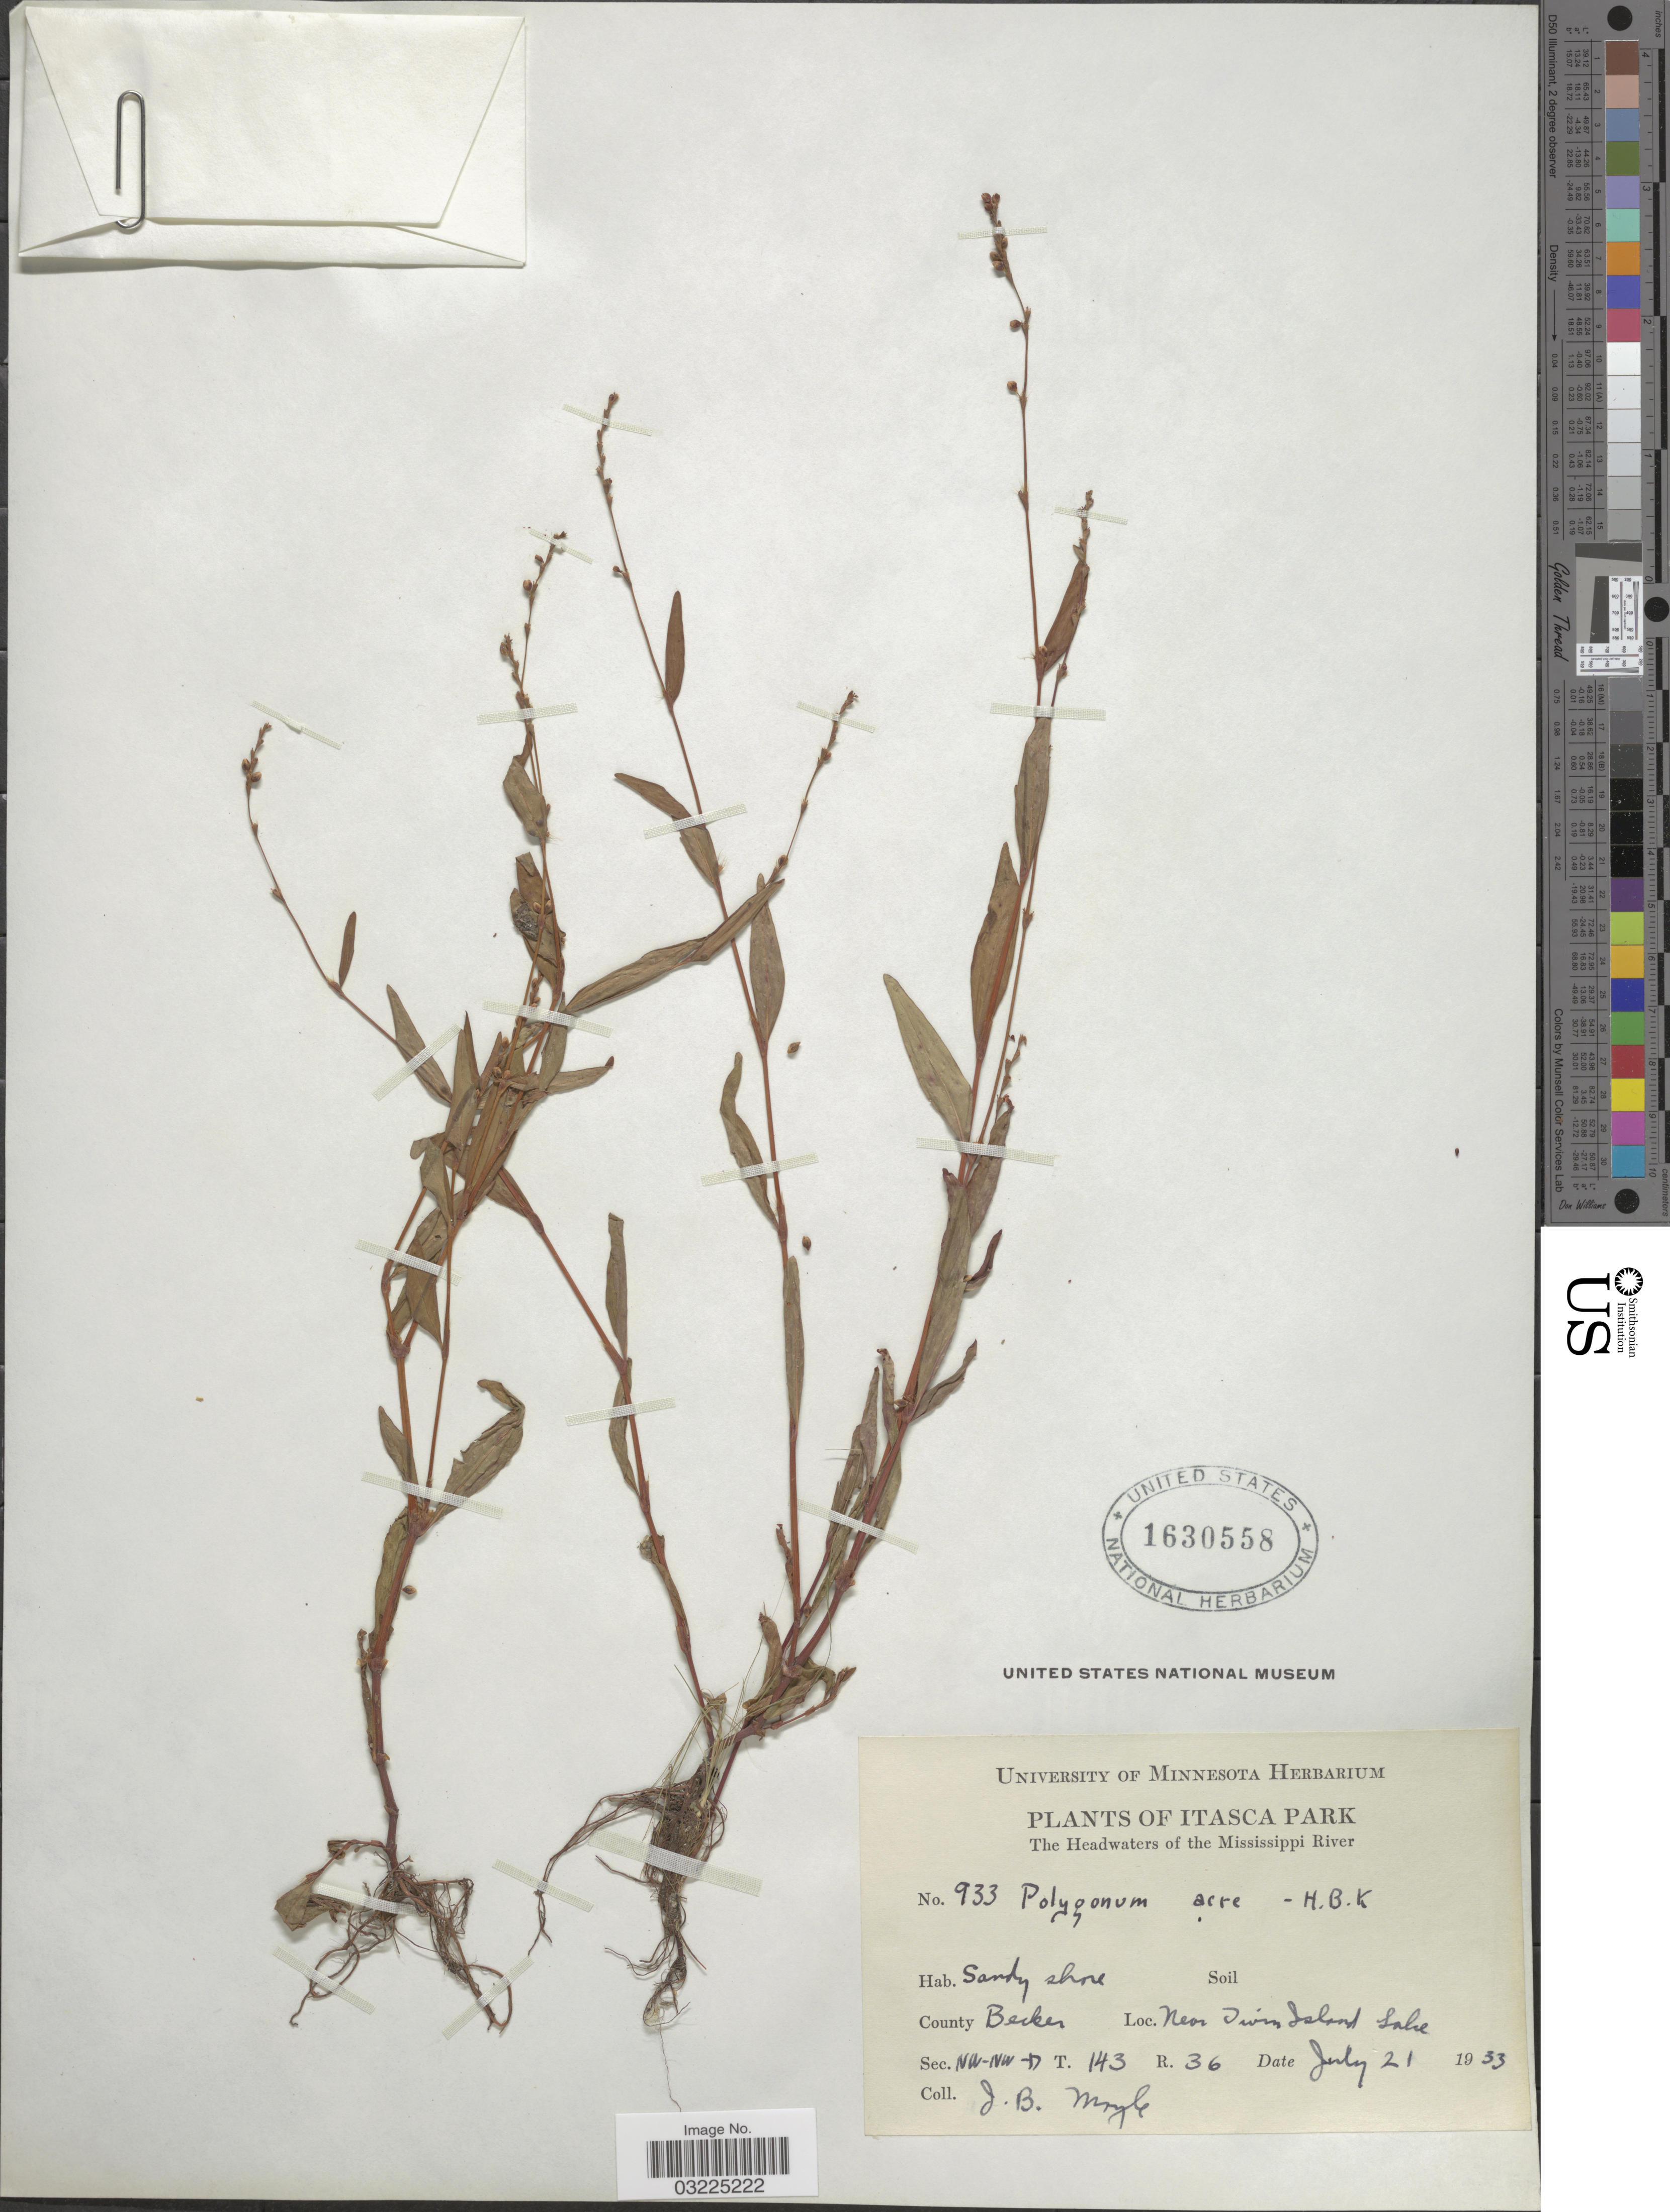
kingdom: Plantae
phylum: Tracheophyta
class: Magnoliopsida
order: Caryophyllales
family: Polygonaceae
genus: Persicaria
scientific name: Persicaria punctata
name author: (Elliott) Small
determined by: Atha, D. E.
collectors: J. Moyle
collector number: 933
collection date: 1933-07-21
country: United States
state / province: Minnesota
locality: Itasca Park, The Headwaters of the Mississippi River, County Becker, Near Twin Island Lake, Sec. NW-NW, T143 R36.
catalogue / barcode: US 1630558